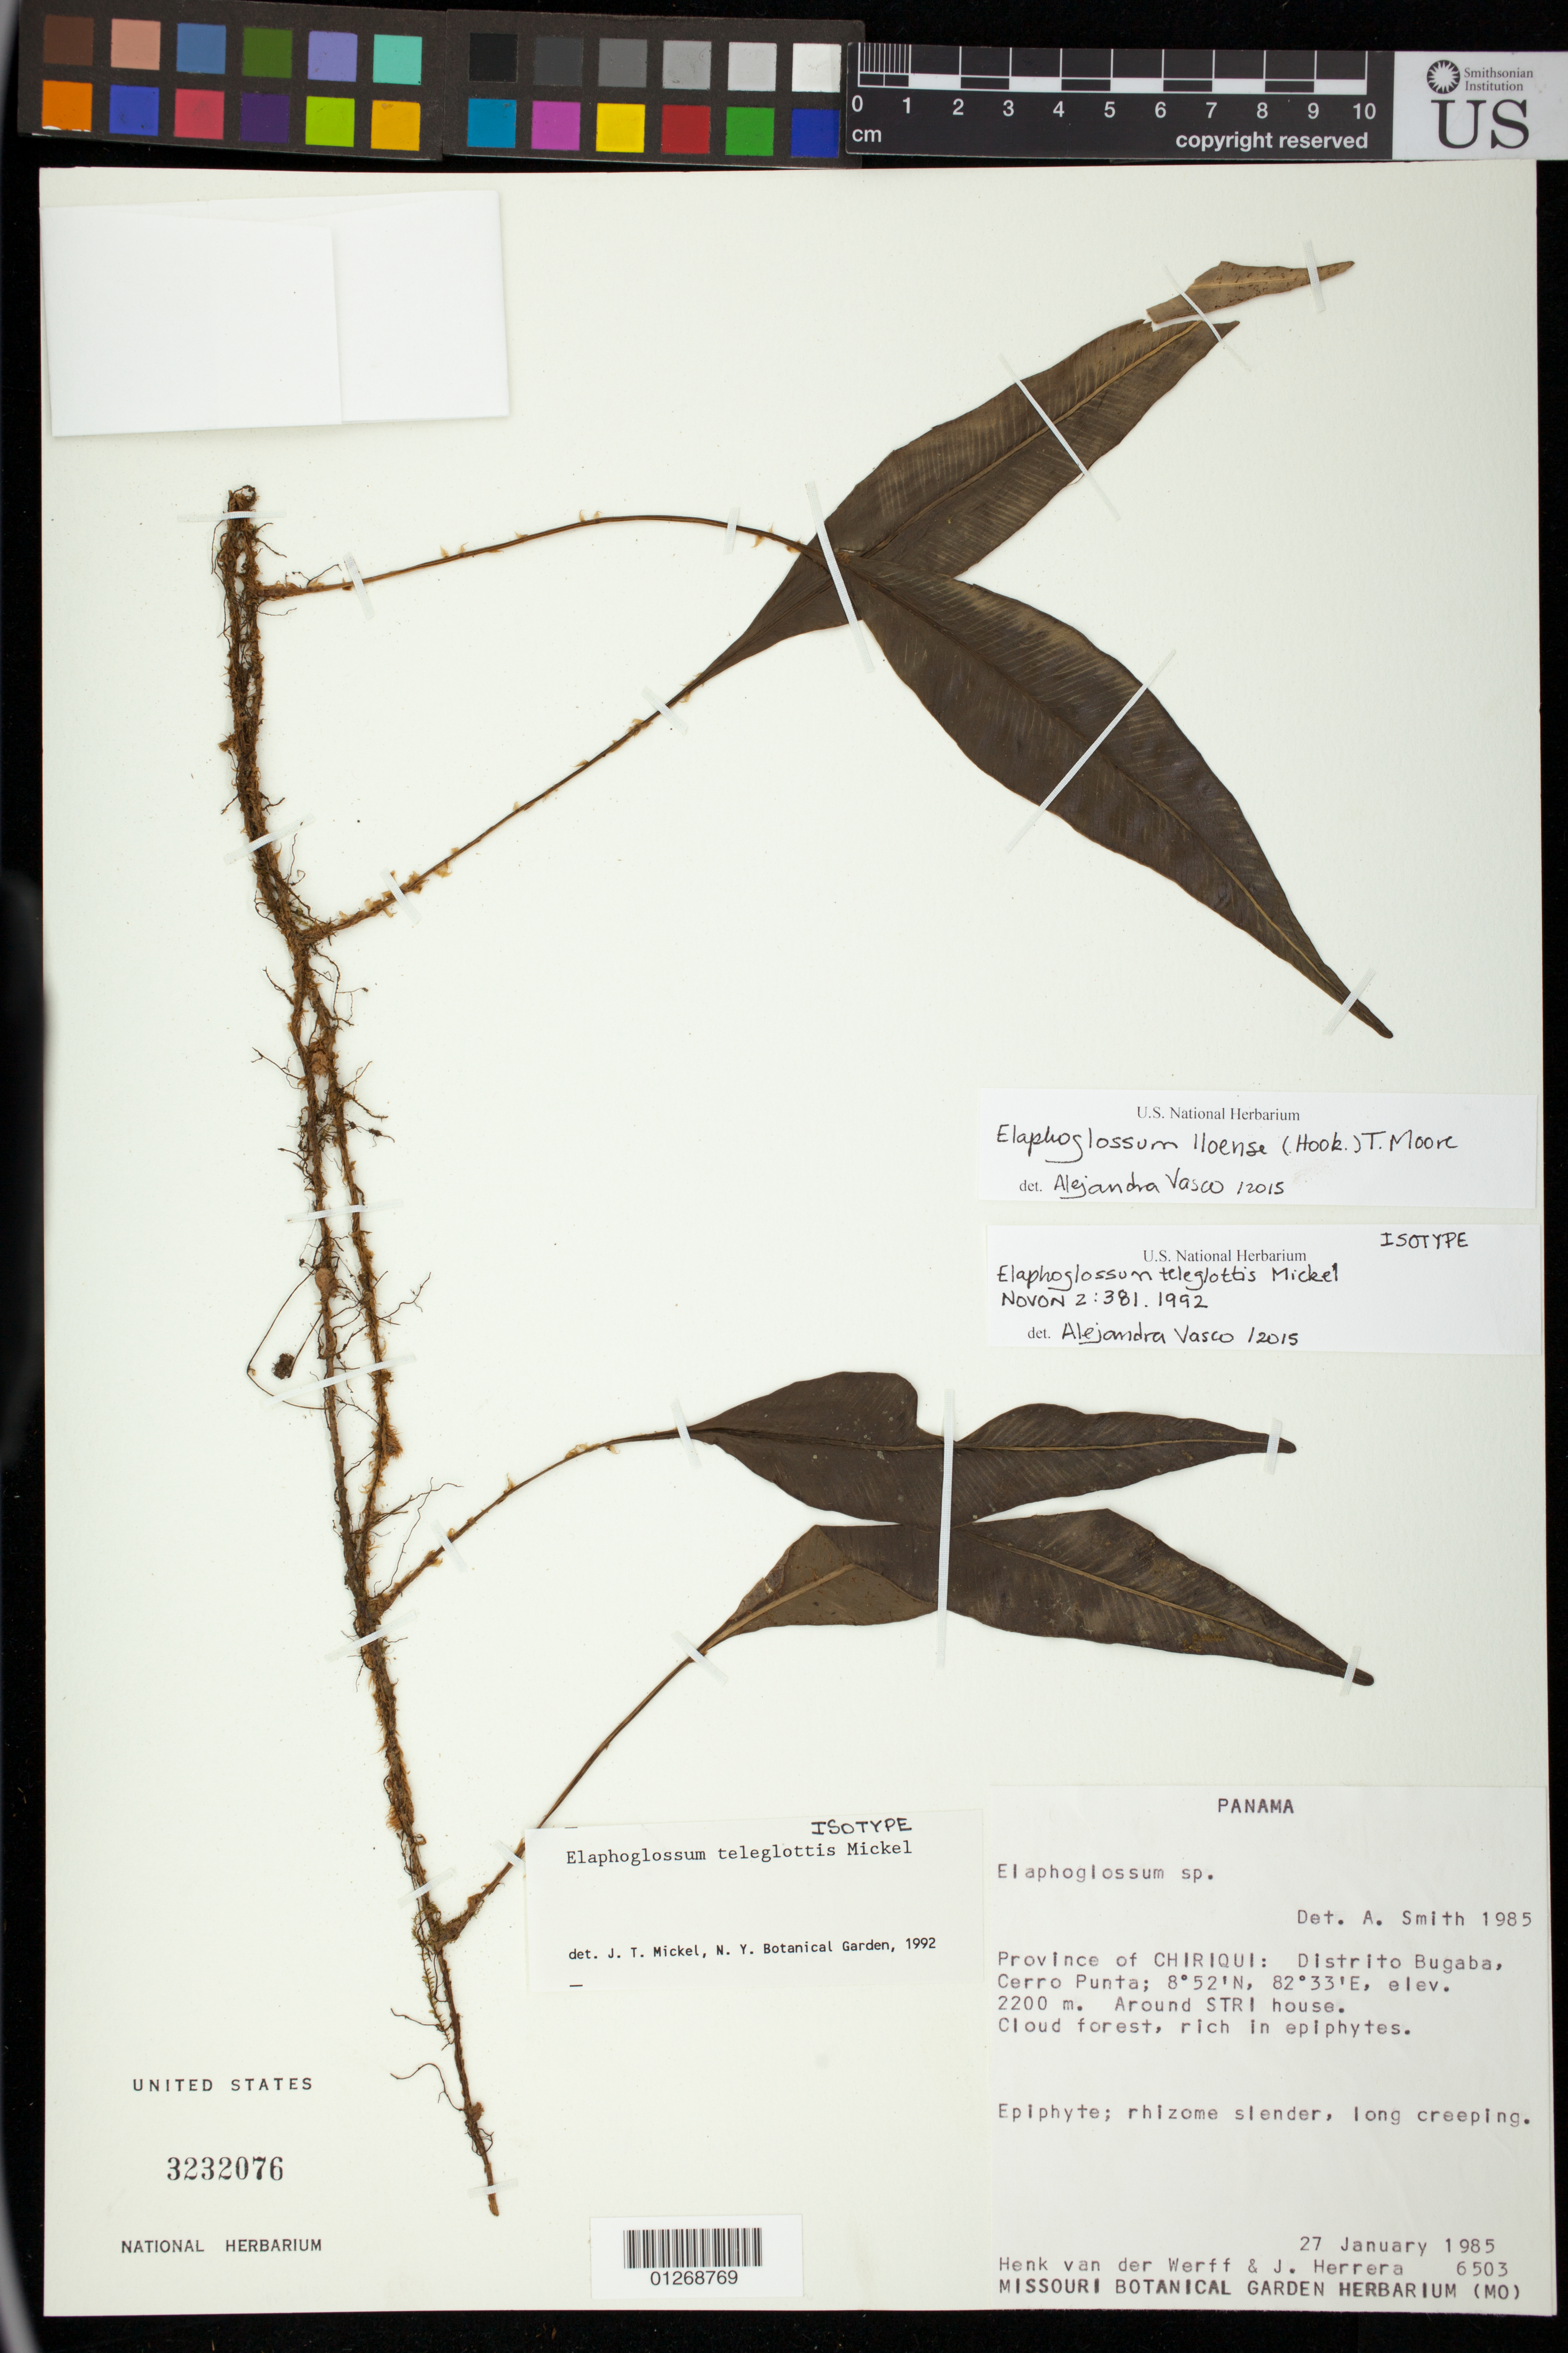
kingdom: Plantae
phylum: Tracheophyta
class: Polypodiopsida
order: Polypodiales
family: Dryopteridaceae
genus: Elaphoglossum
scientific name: Elaphoglossum teleglottis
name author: Mickel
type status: Isotype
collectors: H. van der Werff & J. Herrera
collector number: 6503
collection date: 1985-01-27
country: Panama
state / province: Chiriquí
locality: Province of Chiriqui: Distrito Bugaba, Cerro Punta; around STRI house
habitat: Cloud forest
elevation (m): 2200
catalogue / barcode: US 3232076